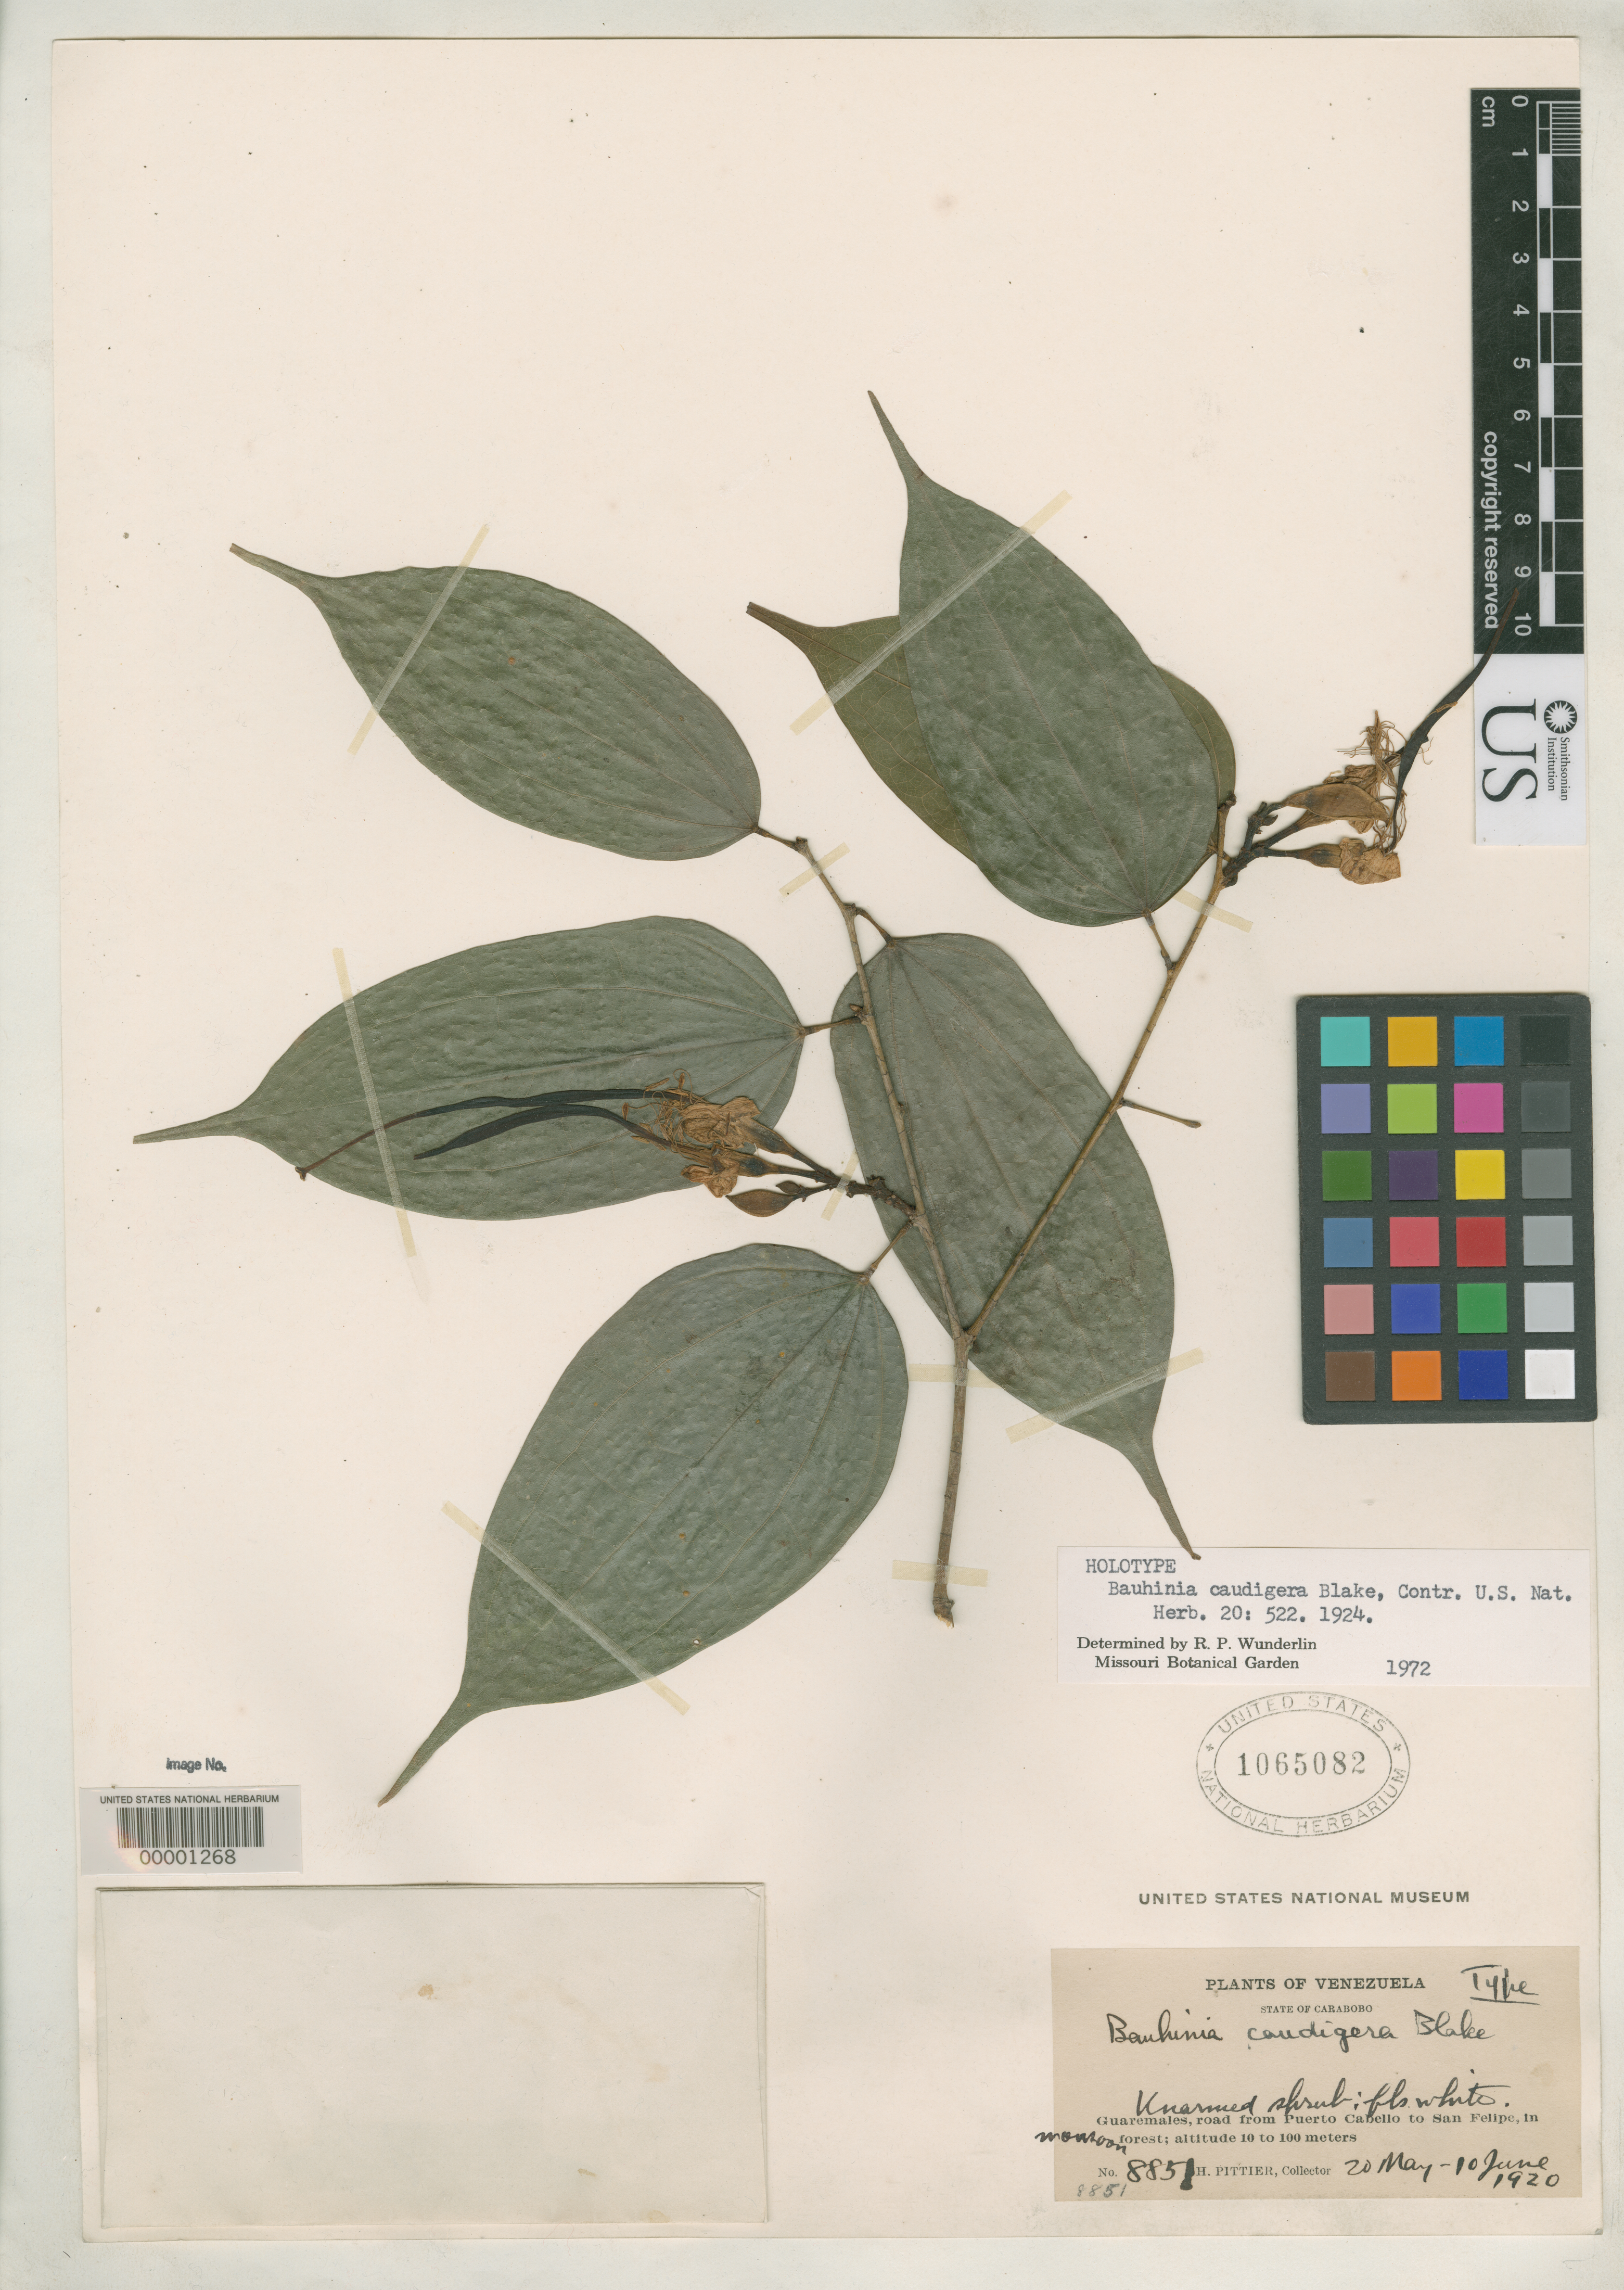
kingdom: Plantae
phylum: Tracheophyta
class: Magnoliopsida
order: Fabales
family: Fabaceae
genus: Bauhinia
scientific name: Bauhinia caudigera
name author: S.F. Blake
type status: Holotype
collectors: H. F. Pittier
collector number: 8851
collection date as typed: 20 May 1920 to 10 Jun 1920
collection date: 1920-05-20/1920-06-10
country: Venezuela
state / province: Carabobo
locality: Guaremales, road from Puerto Cabello to San Felipe.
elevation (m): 10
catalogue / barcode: US 1065082